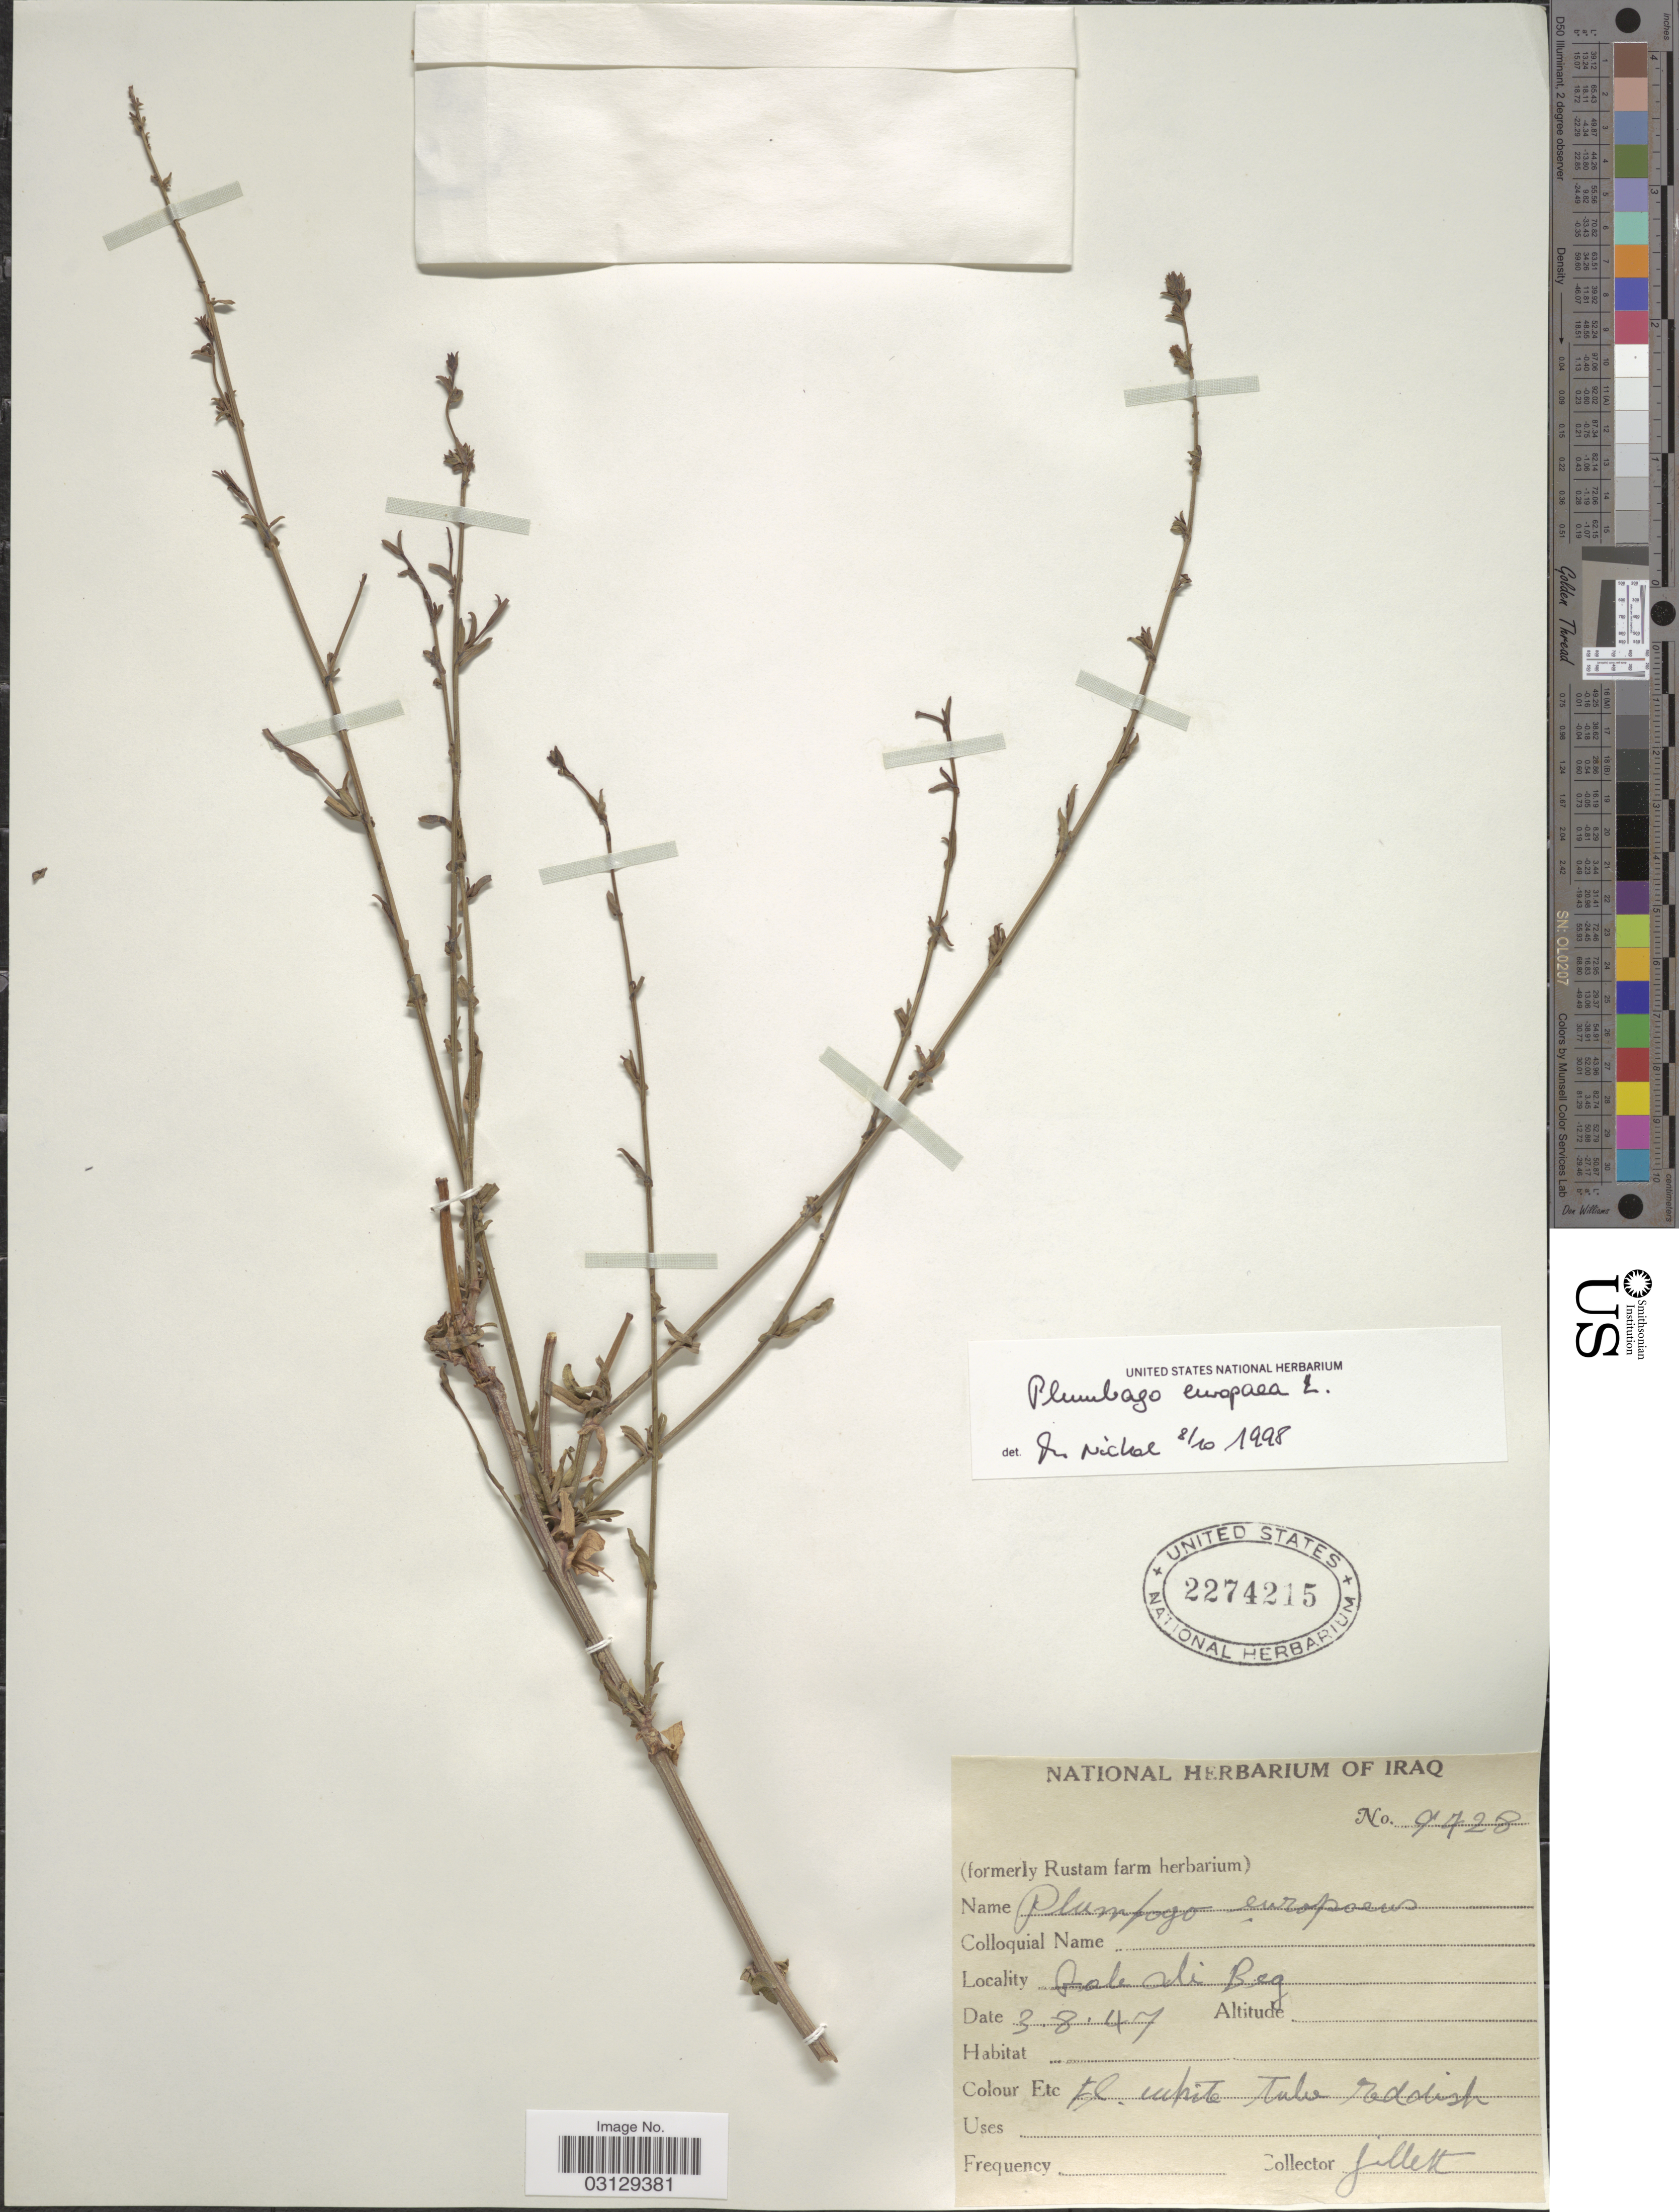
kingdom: Plantae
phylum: Tracheophyta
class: Magnoliopsida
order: Caryophyllales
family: Plumbaginaceae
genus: Plumbago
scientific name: Plumbago europaea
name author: L.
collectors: Gillett, --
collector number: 9728*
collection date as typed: Transcribed d/m/y: 3/8/47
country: Iraq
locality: Gale Ali Beg. [interpreted]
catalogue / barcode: US 2274215